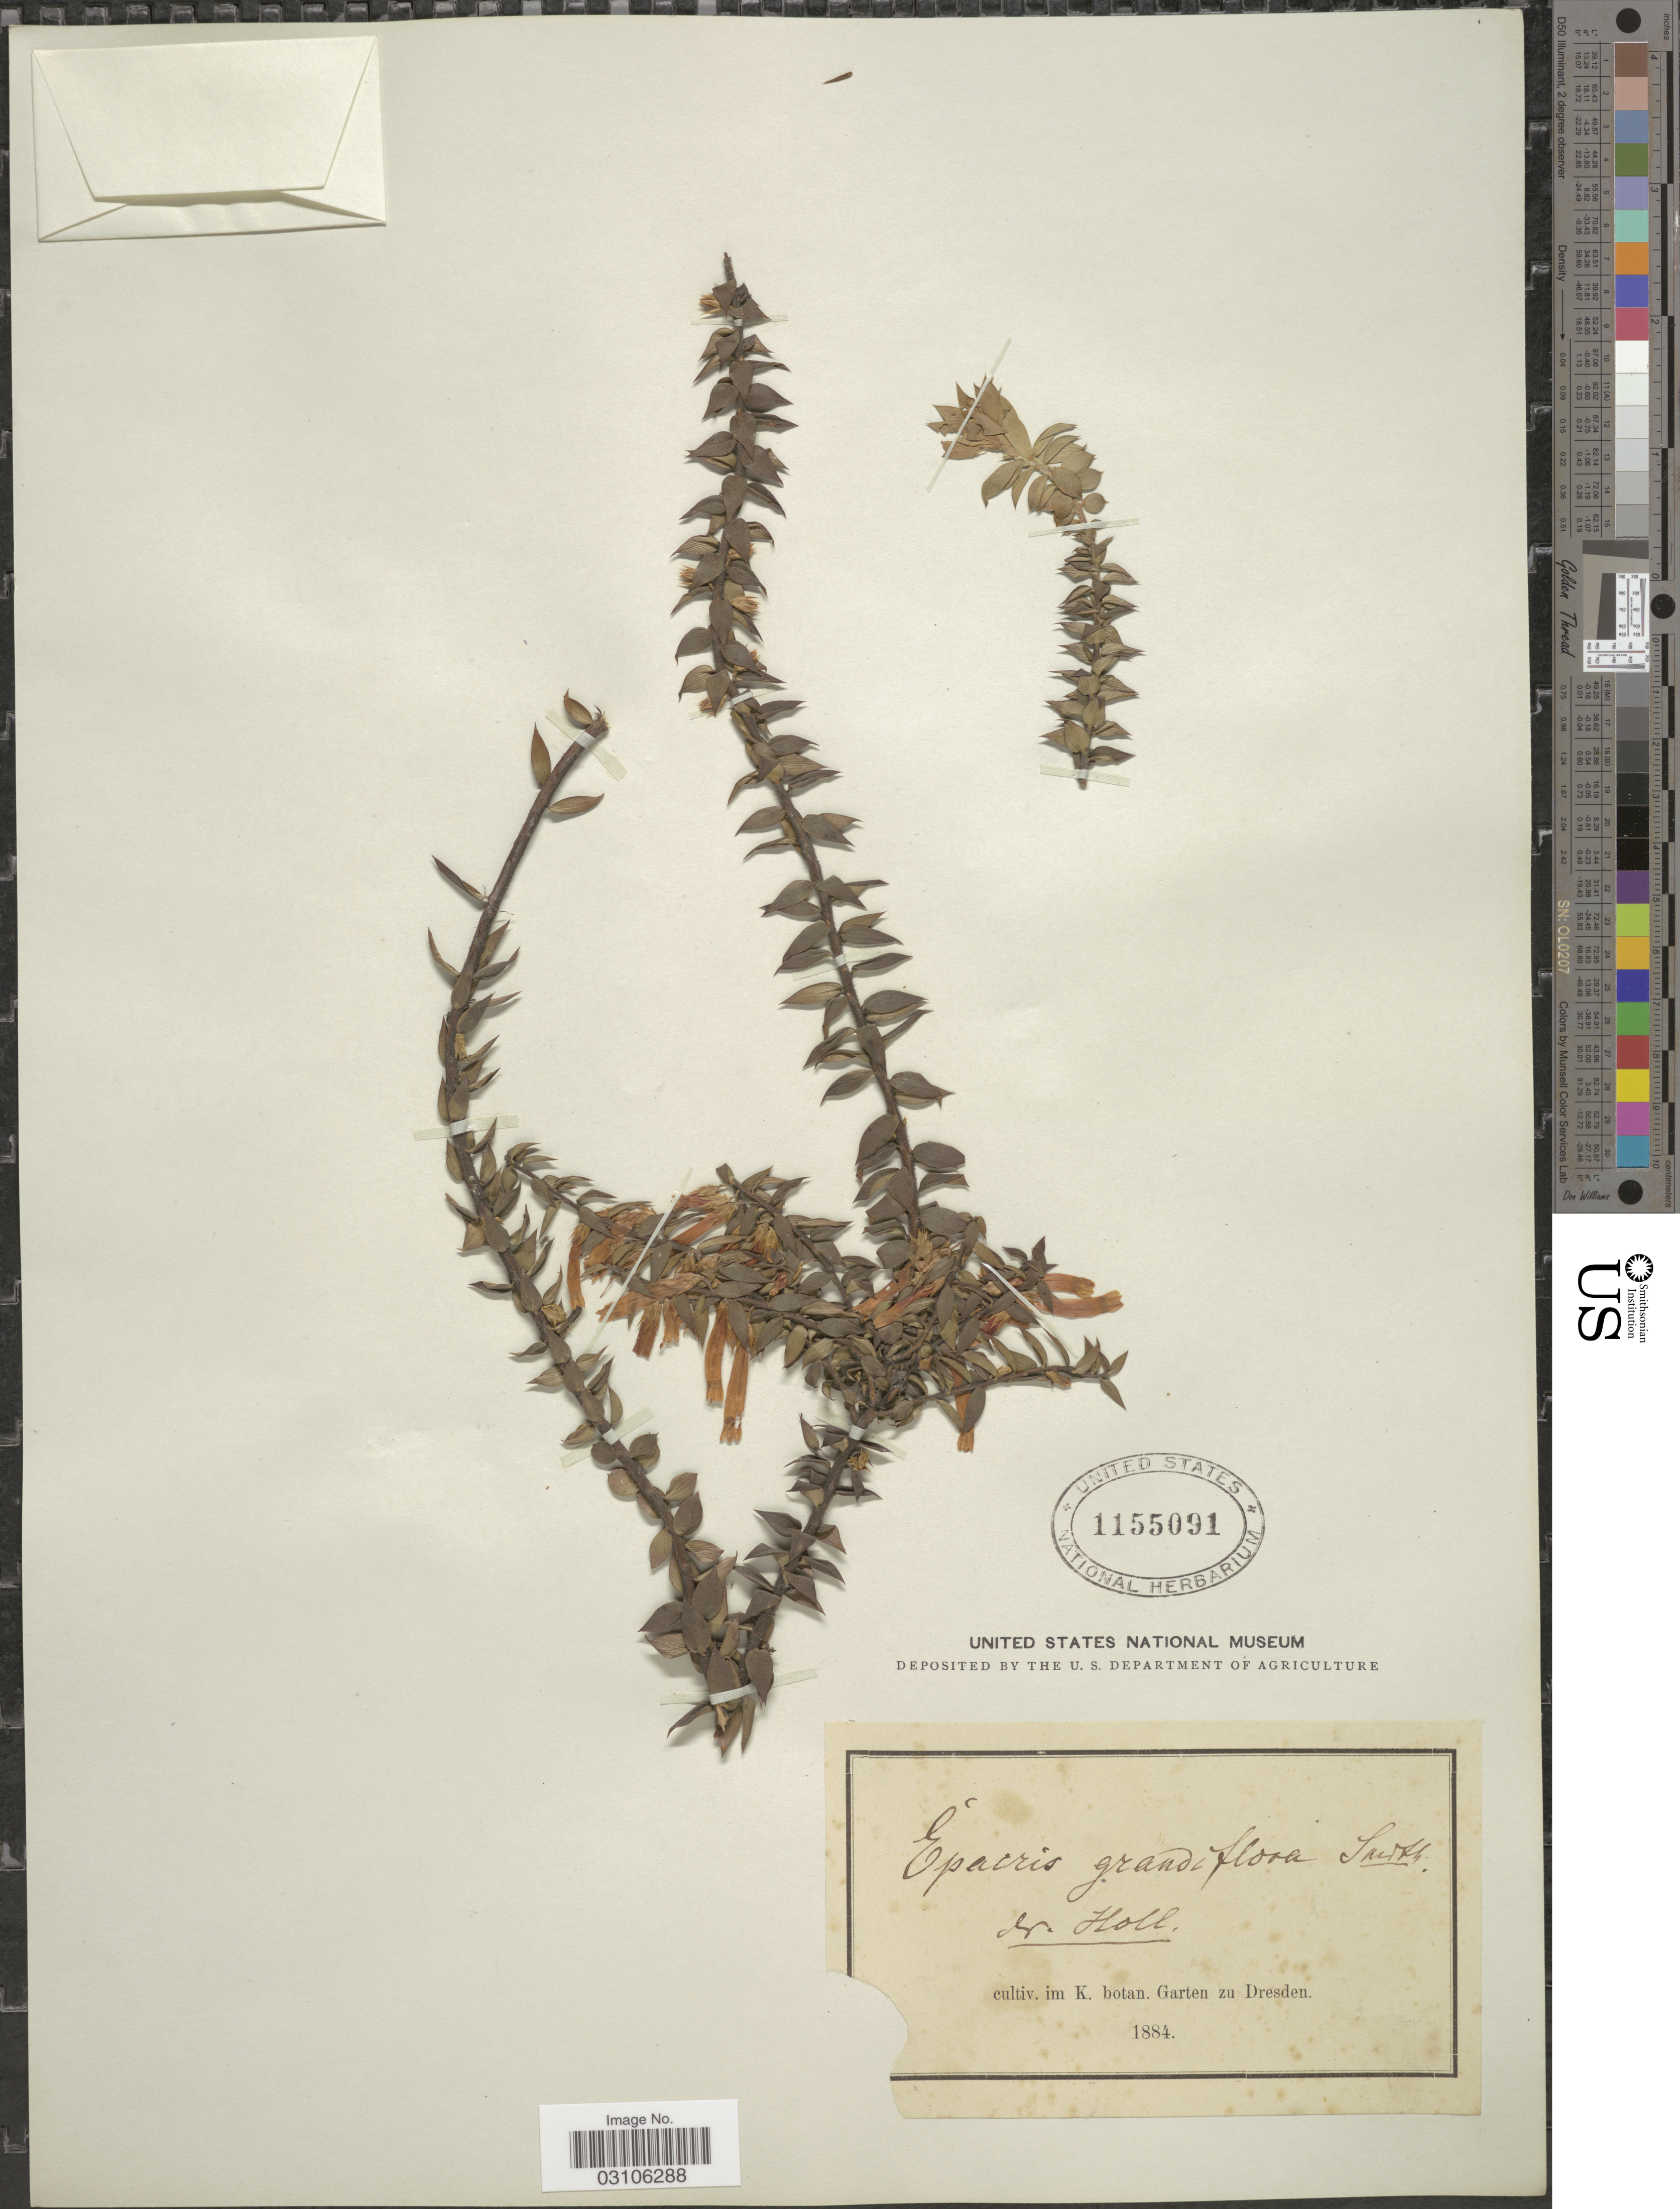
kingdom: Plantae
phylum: Tracheophyta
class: Magnoliopsida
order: Ericales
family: Ericaceae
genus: Epacris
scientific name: Epacris grandiflora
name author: Willd.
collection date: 1884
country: Germany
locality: Cultiv. im. K. botan, Garten zu Dresden.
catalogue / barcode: US 1155091